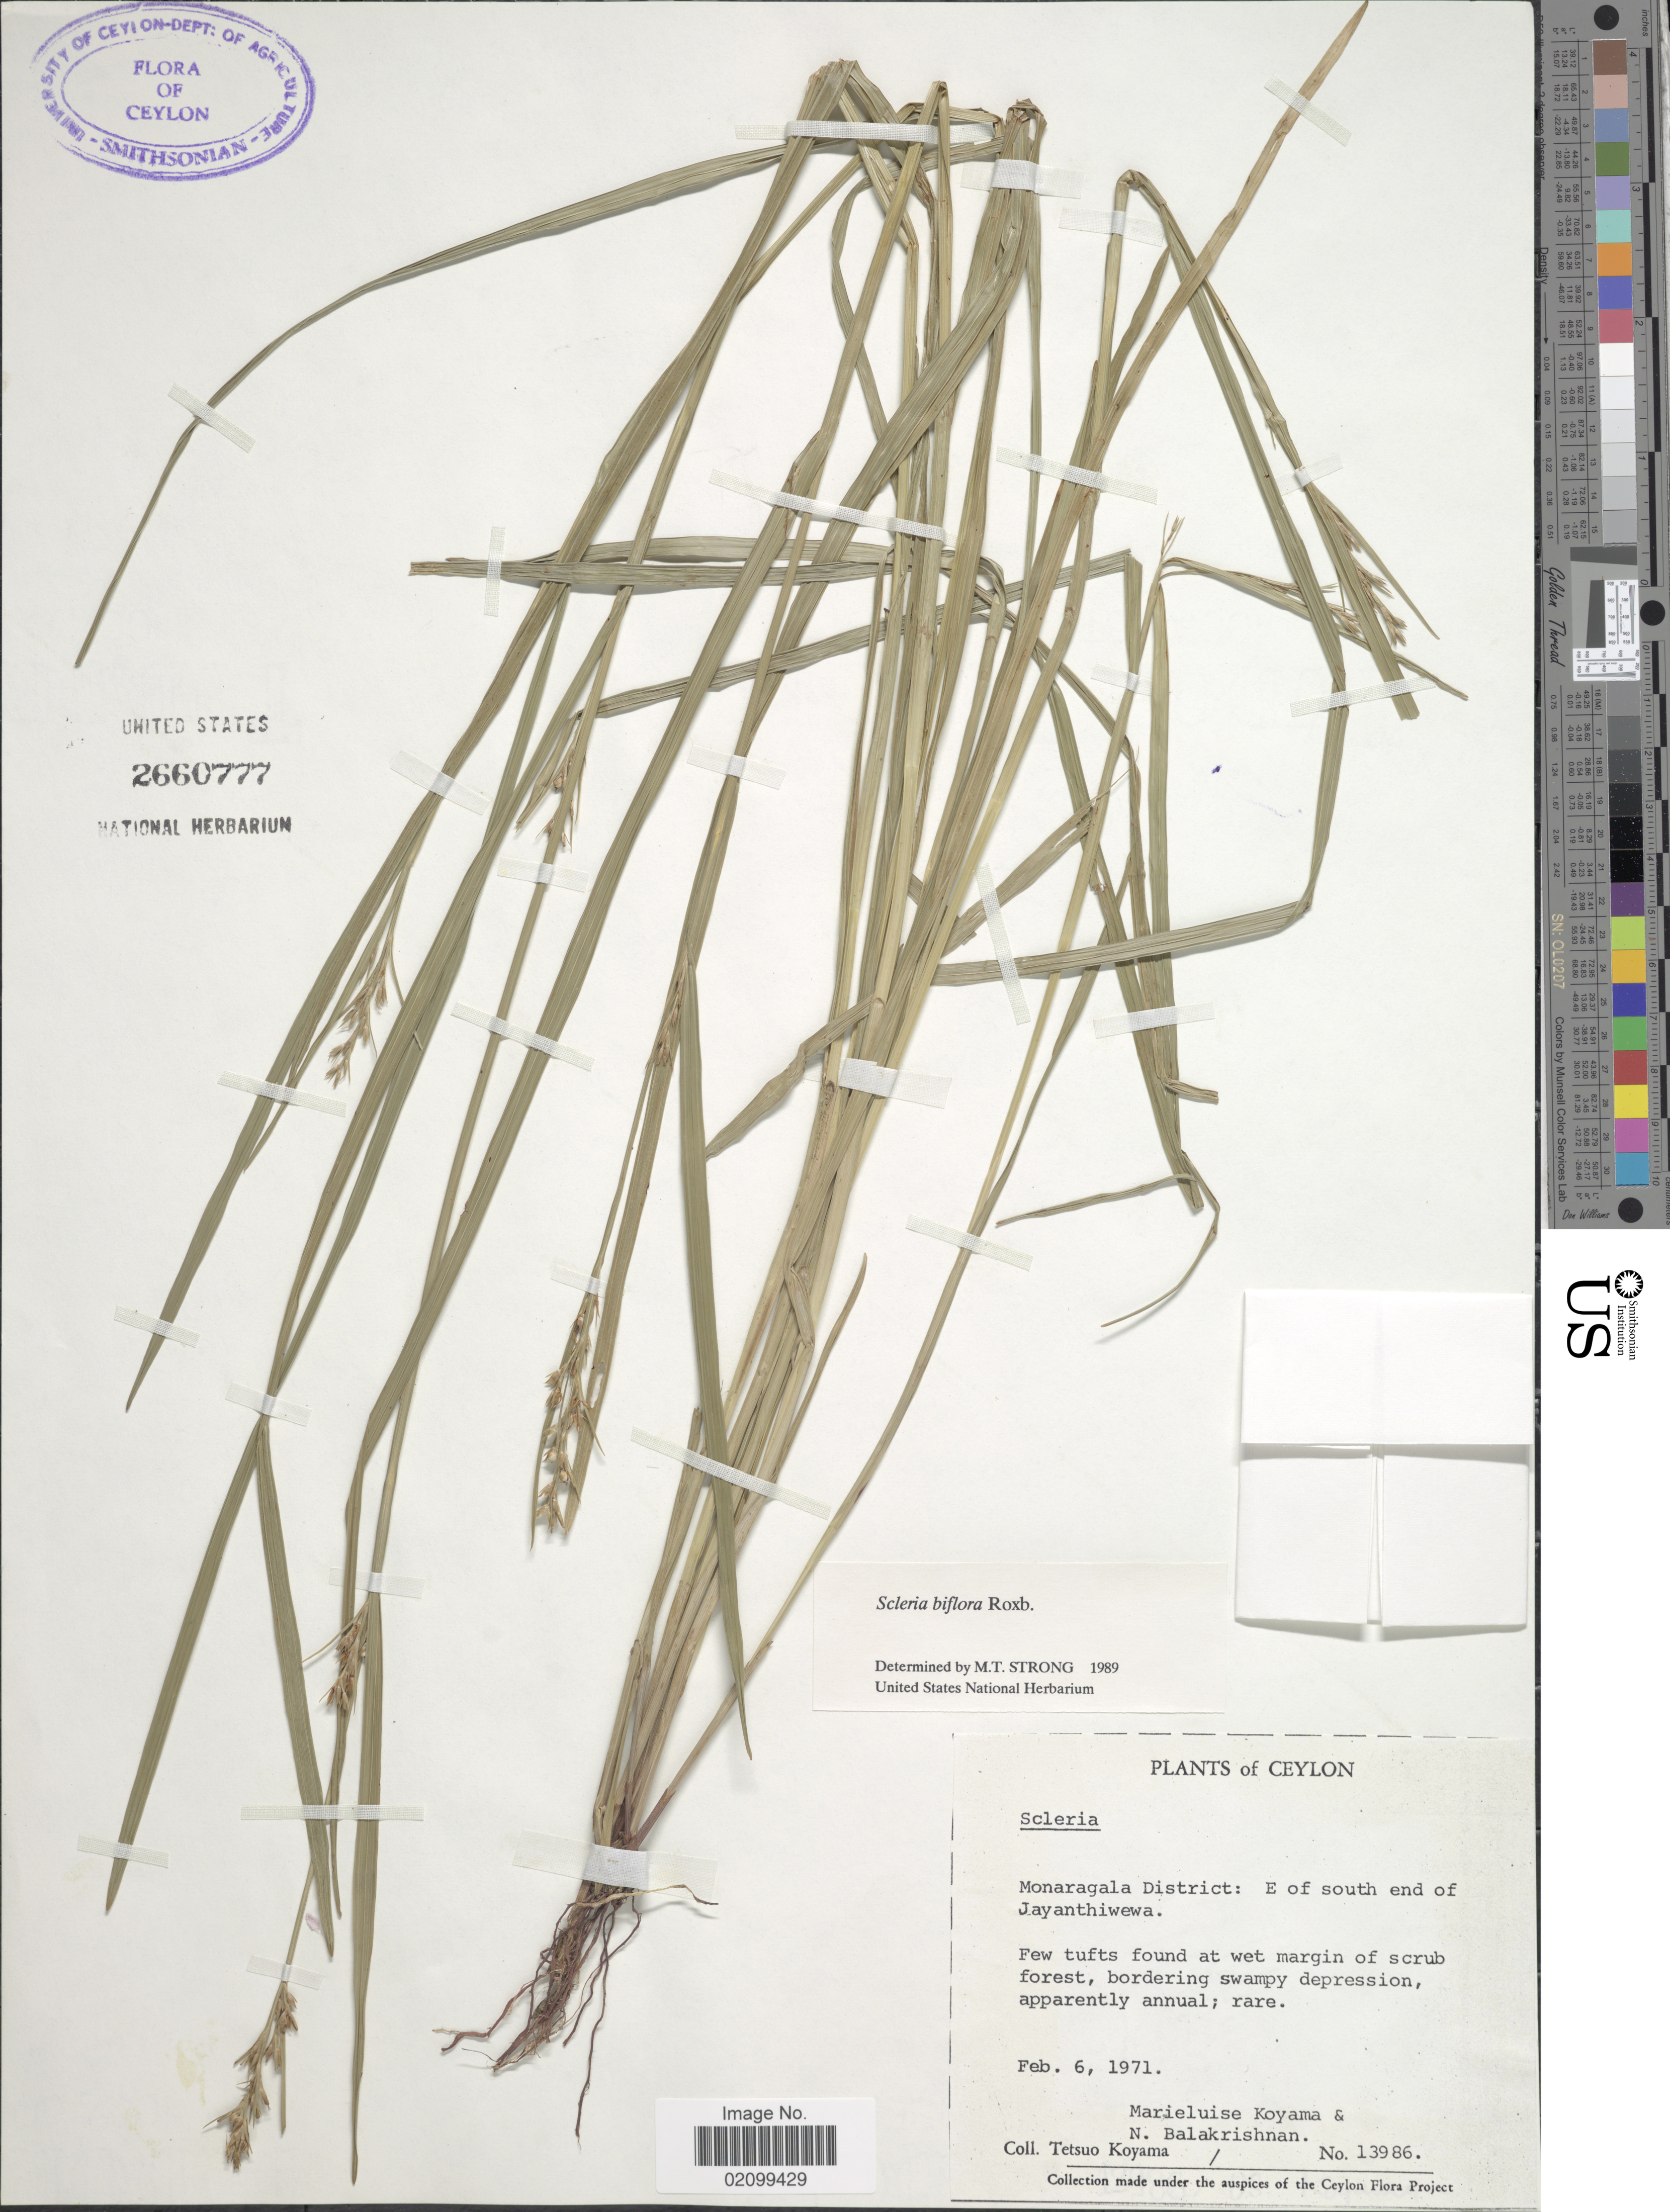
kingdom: Plantae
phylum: Tracheophyta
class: Liliopsida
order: Poales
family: Cyperaceae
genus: Scleria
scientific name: Scleria biflora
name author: Roxb.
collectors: T. Koyama, M. Koyama & N. Balakrishnan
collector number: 13986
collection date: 1971-02-06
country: Sri Lanka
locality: Ceylon. Monaragala District: E of south end of Jayanthiwewa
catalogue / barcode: US 2660777